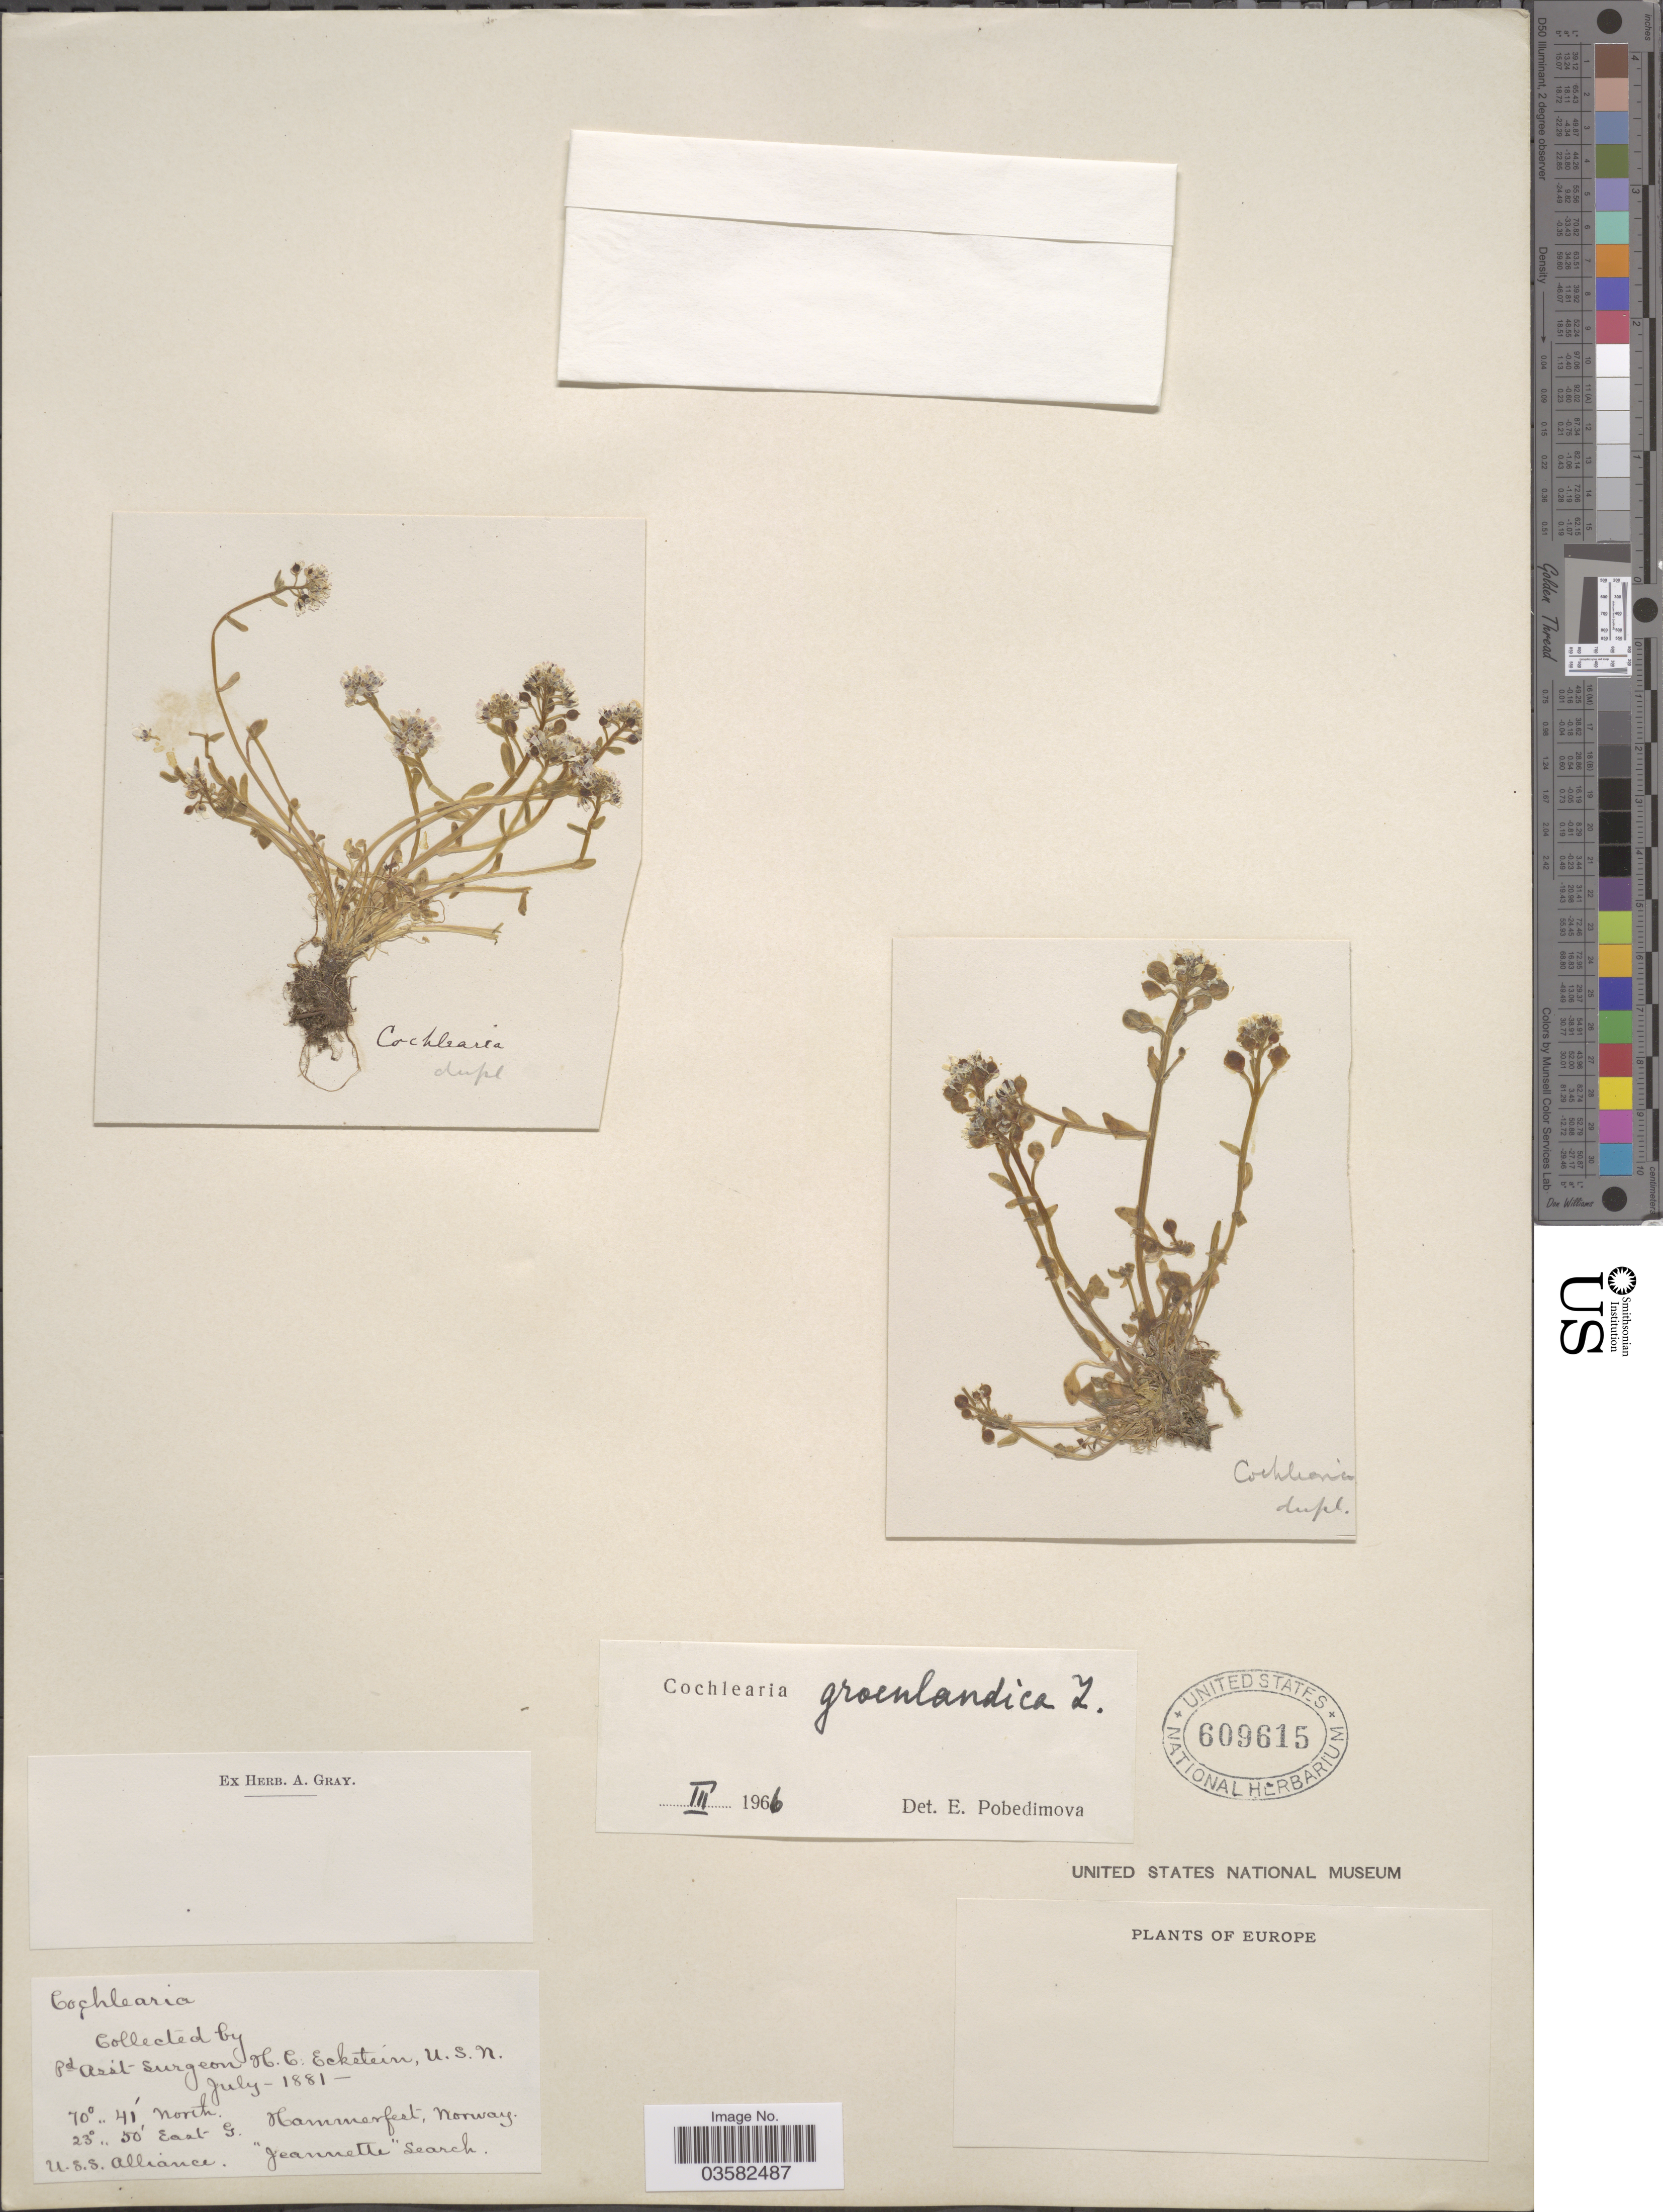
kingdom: Plantae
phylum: Tracheophyta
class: Magnoliopsida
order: Brassicales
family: Brassicaceae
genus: Cochlearia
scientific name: Cochlearia groenlandica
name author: L.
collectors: H. Eckstein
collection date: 1881-07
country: Norway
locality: Hammerfest.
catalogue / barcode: US 609615